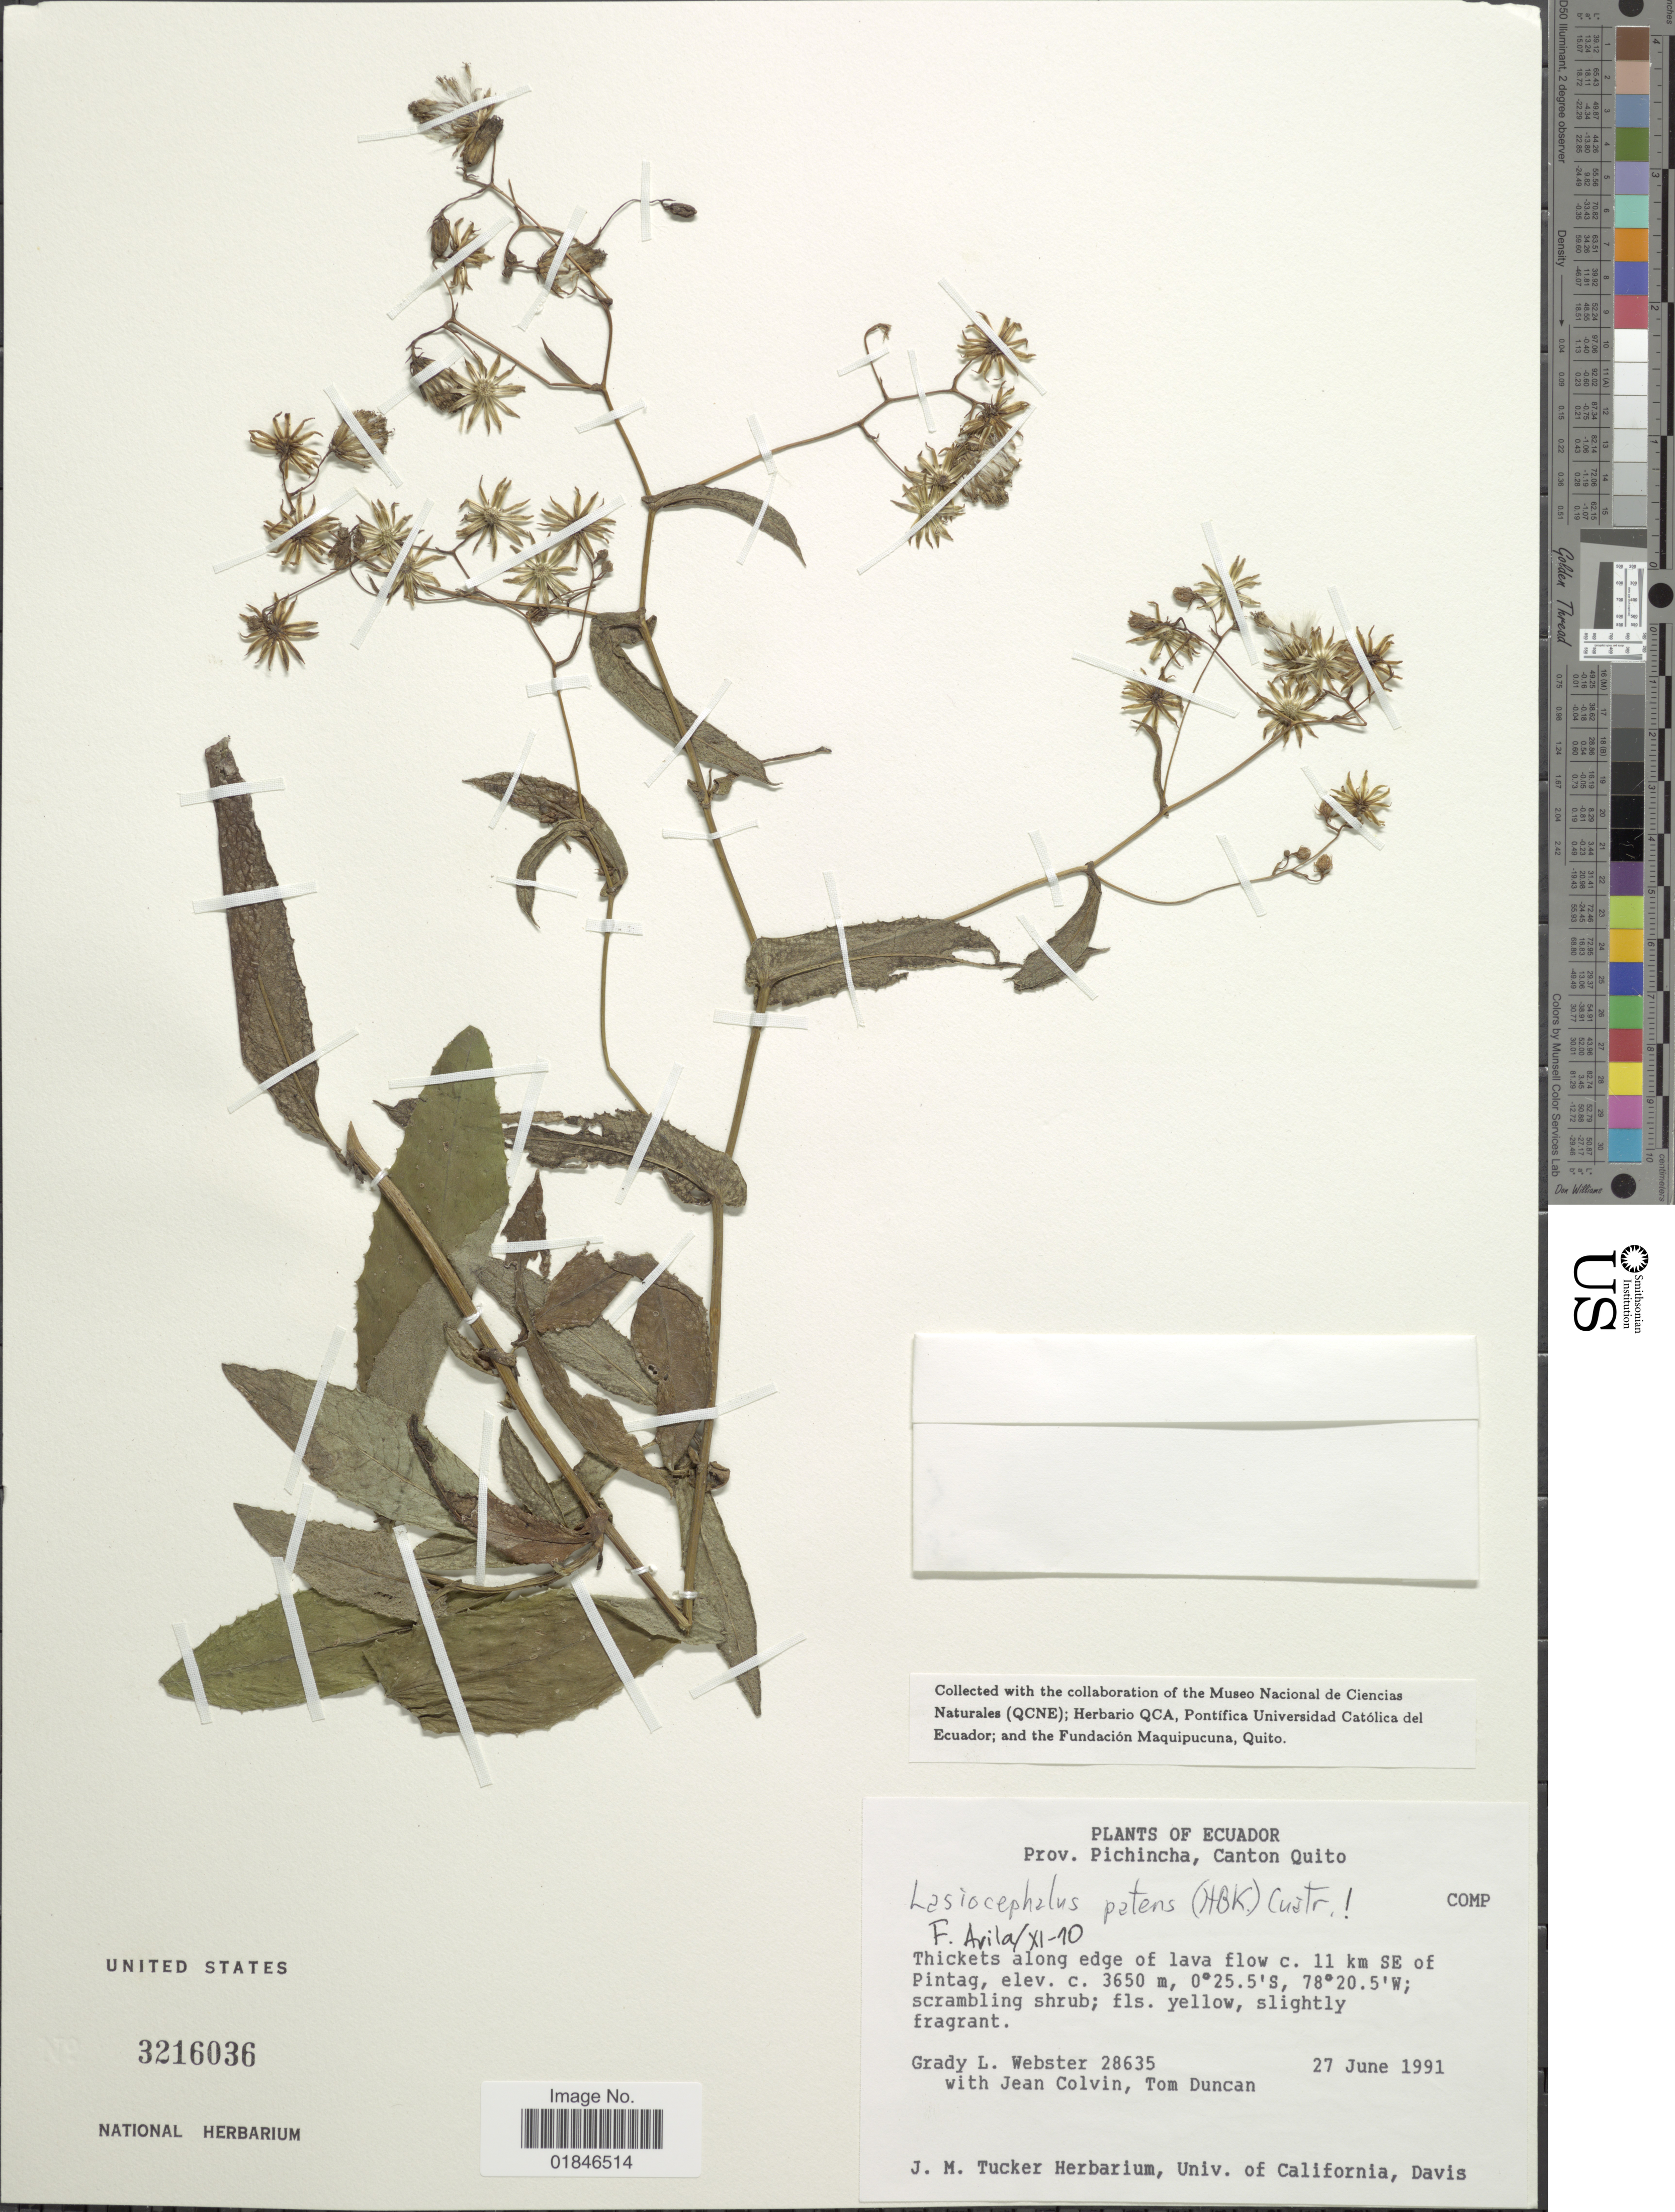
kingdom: Plantae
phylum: Tracheophyta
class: Magnoliopsida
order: Asterales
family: Asteraceae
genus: Senecio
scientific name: Senecio patens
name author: (Kunth) DC.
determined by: Salomon, Luciana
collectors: G. L. Webster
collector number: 28635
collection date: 1991-06-27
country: Ecuador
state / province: Pichincha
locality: Prov. Pichincha, Canton Quito. Thickets along edge of lava flow c. 11 km SE of Pintag.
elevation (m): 3650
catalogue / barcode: US 3216036